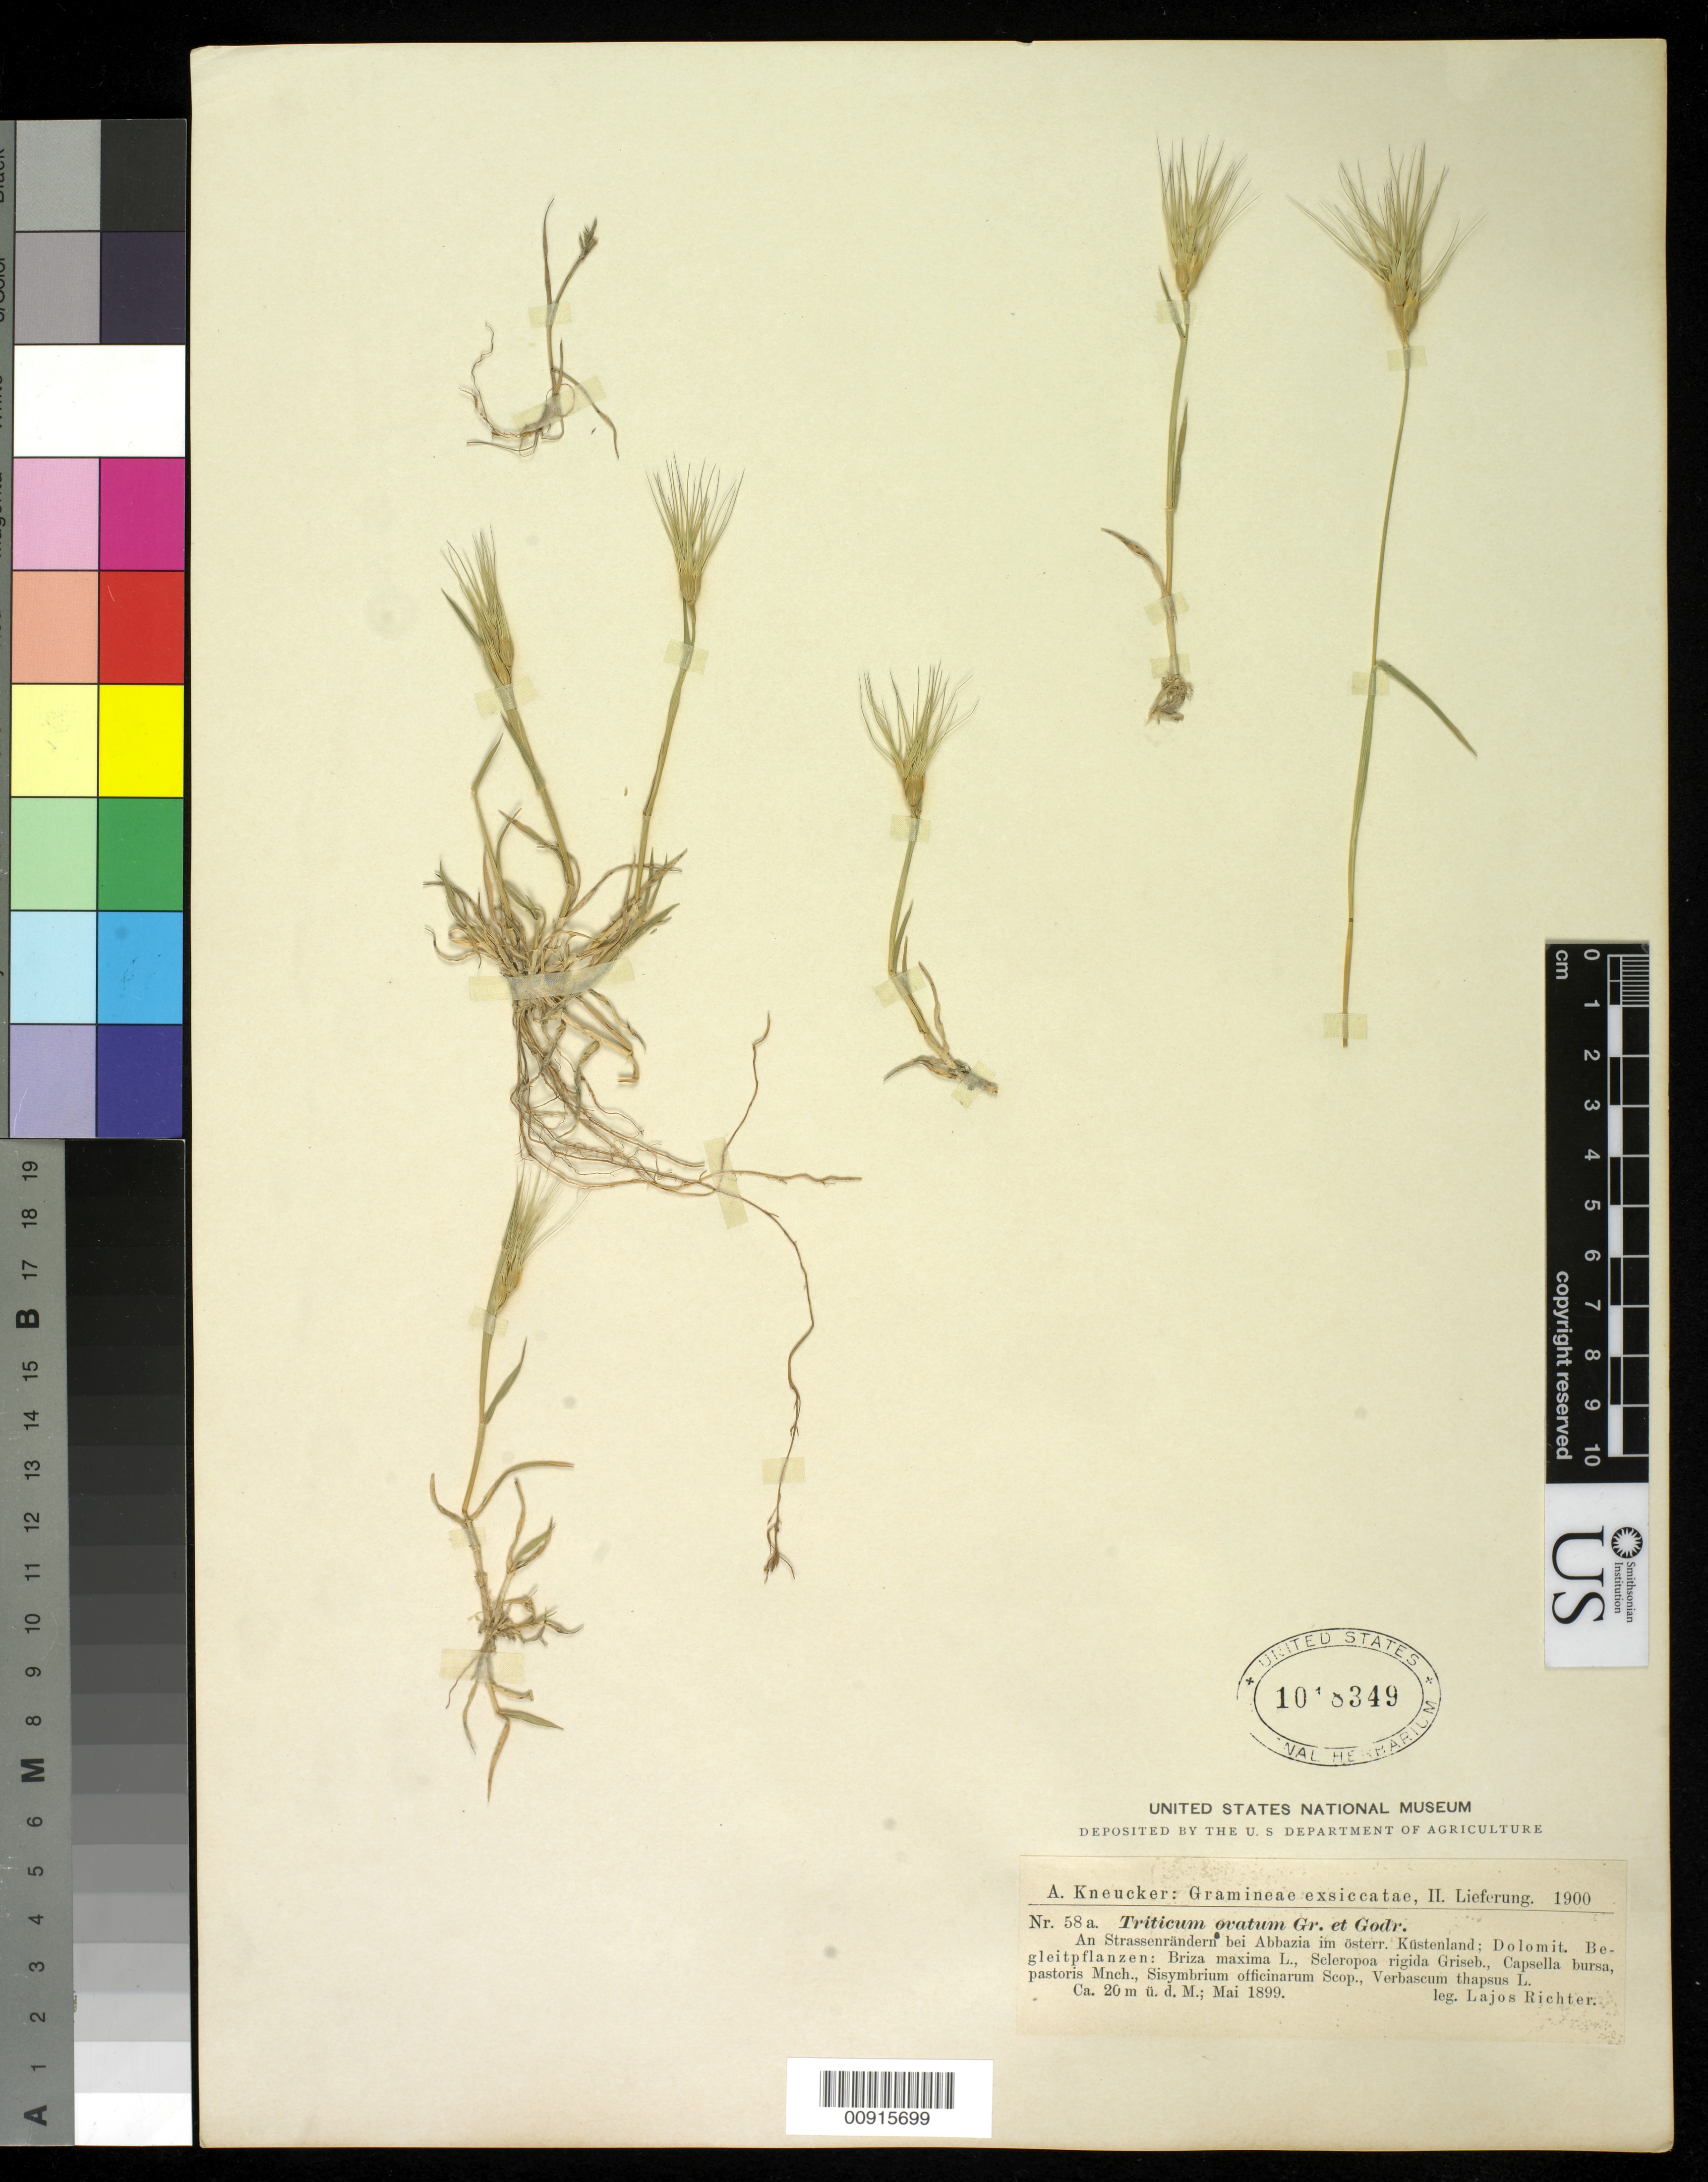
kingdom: Plantae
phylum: Tracheophyta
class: Liliopsida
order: Poales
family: Poaceae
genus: Aegilops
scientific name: Aegilops neglecta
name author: Req. ex Bertol.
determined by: Poaceae Reorganization Project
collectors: L. Richter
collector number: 58a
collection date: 1899-05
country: Croatia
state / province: Istria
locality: Abbazia (near Opatija)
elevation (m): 20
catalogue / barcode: US 1018349